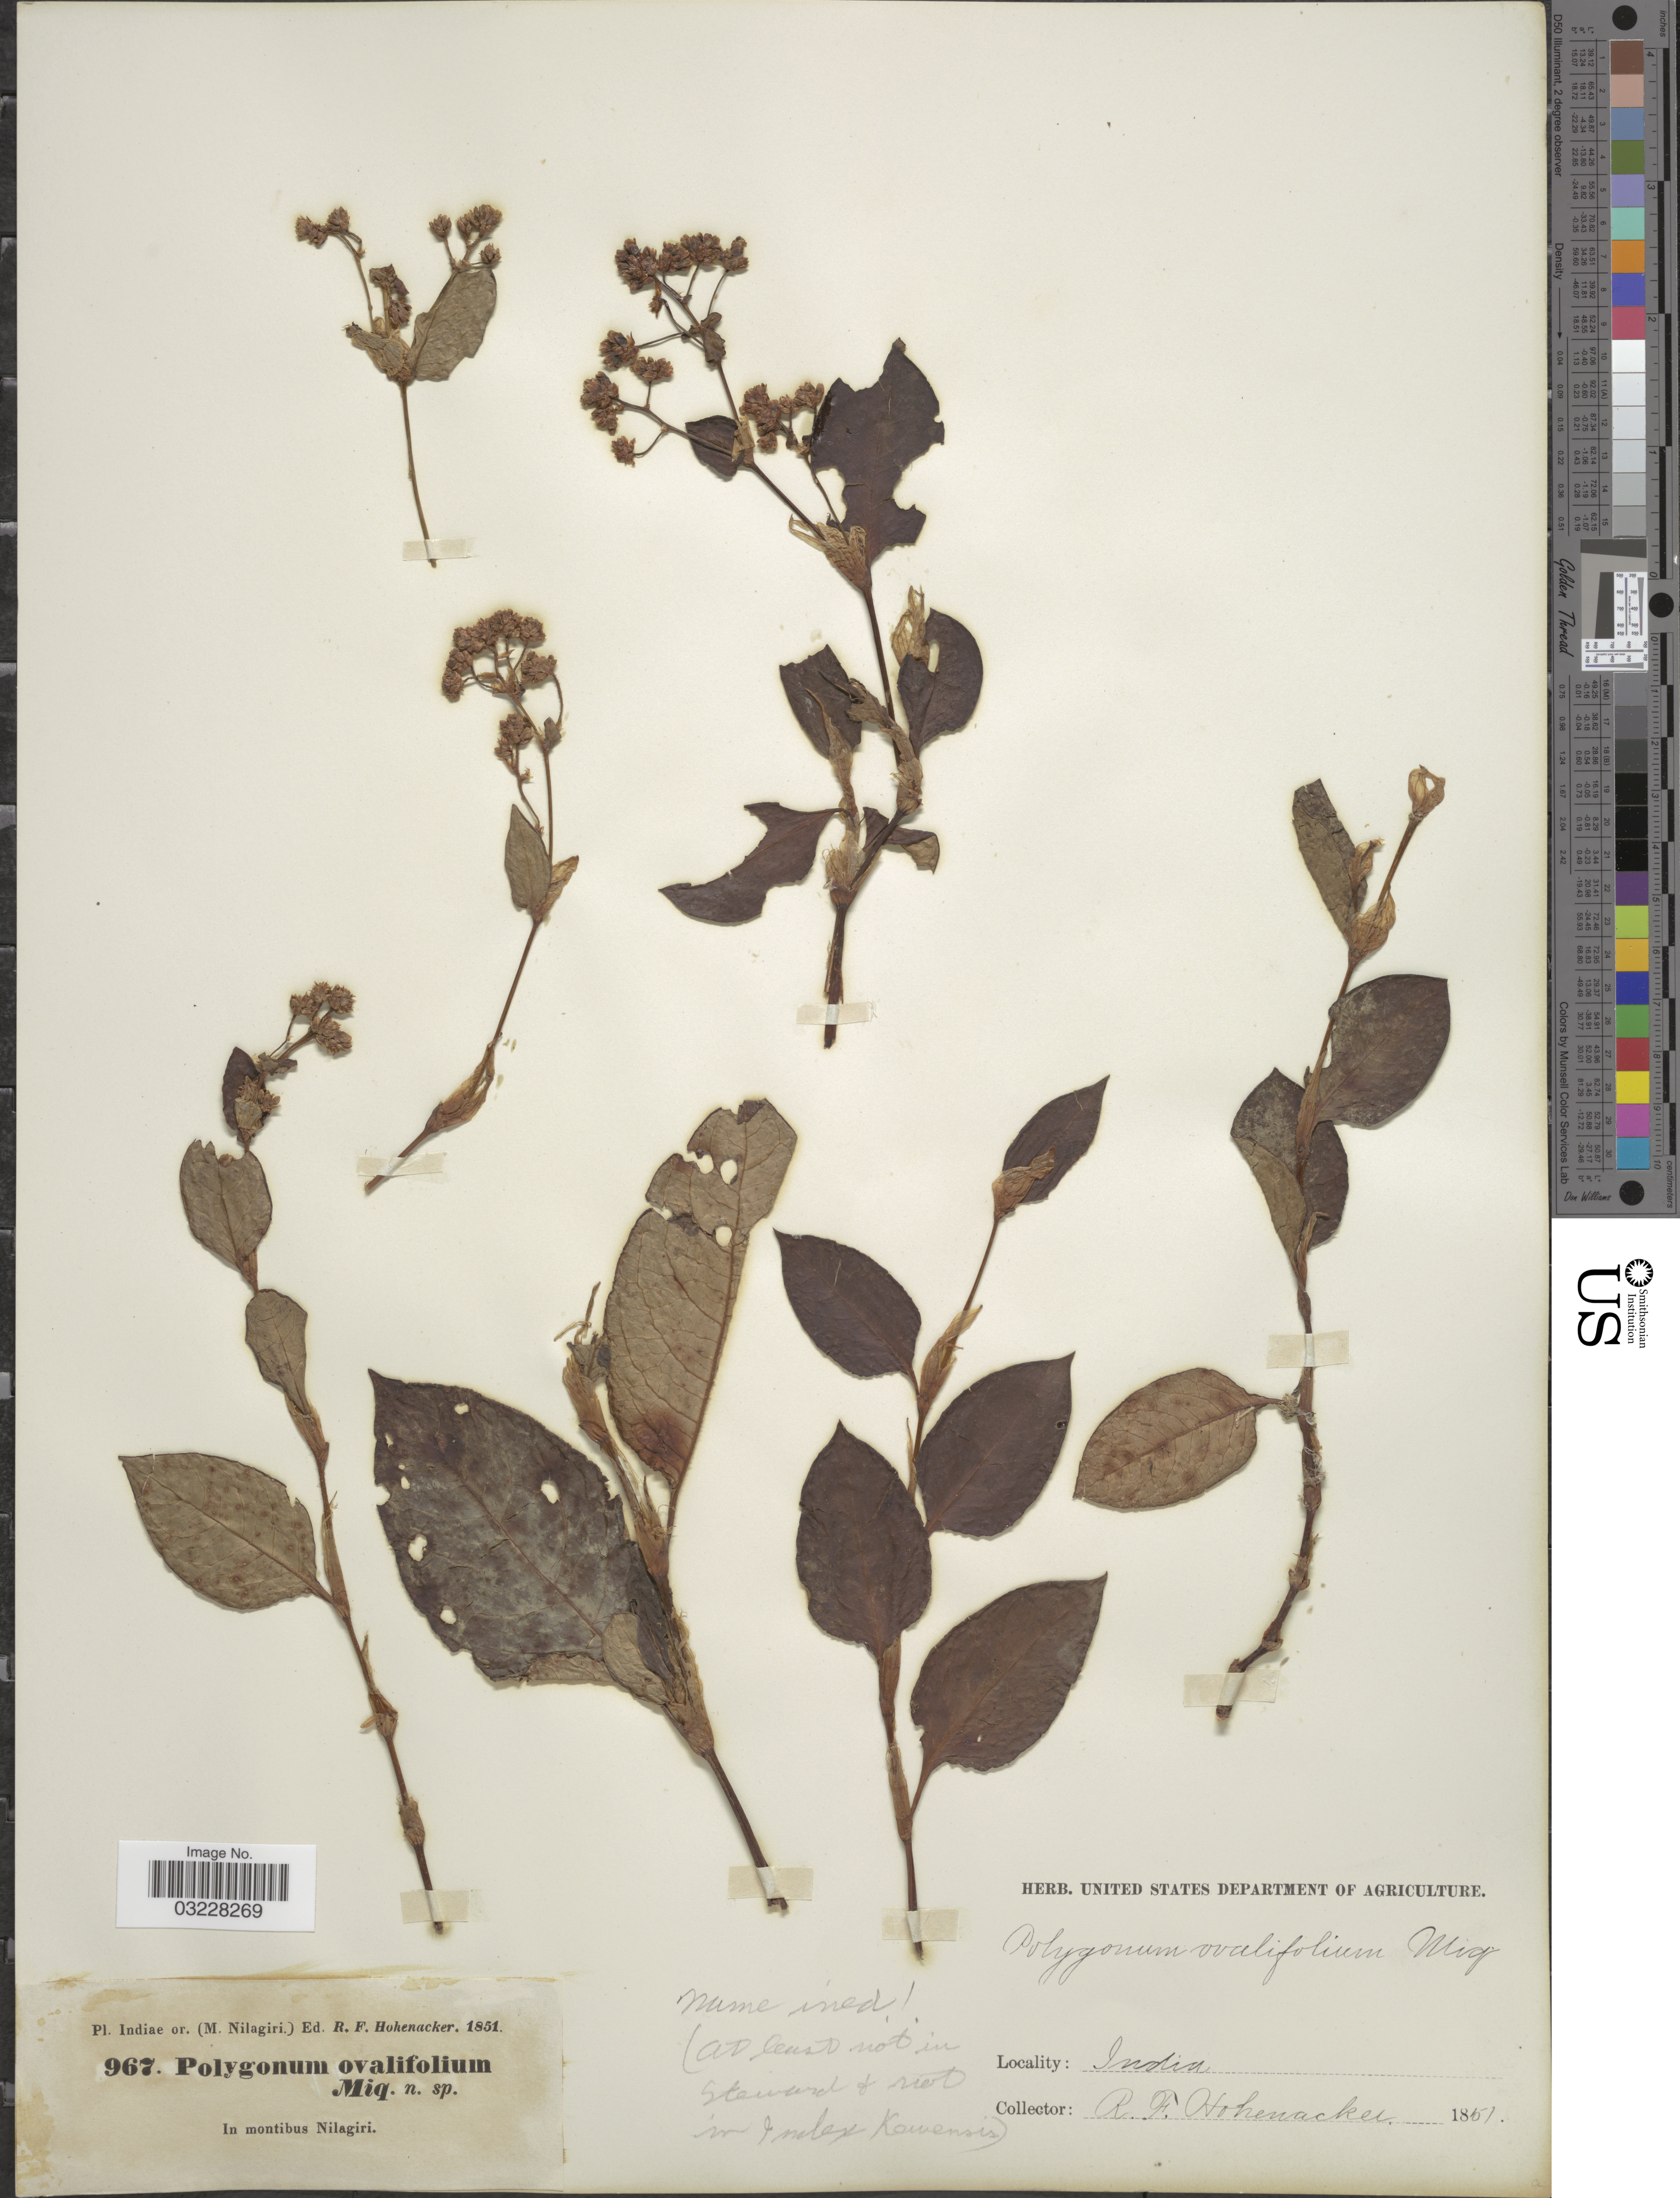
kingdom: Plantae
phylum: Tracheophyta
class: Magnoliopsida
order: Caryophyllales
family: Polygonaceae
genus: Polygonum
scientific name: Polygonum chinense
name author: L.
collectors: R. F. Hohenacker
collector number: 967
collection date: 1851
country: India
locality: In montibus Nilagiri.